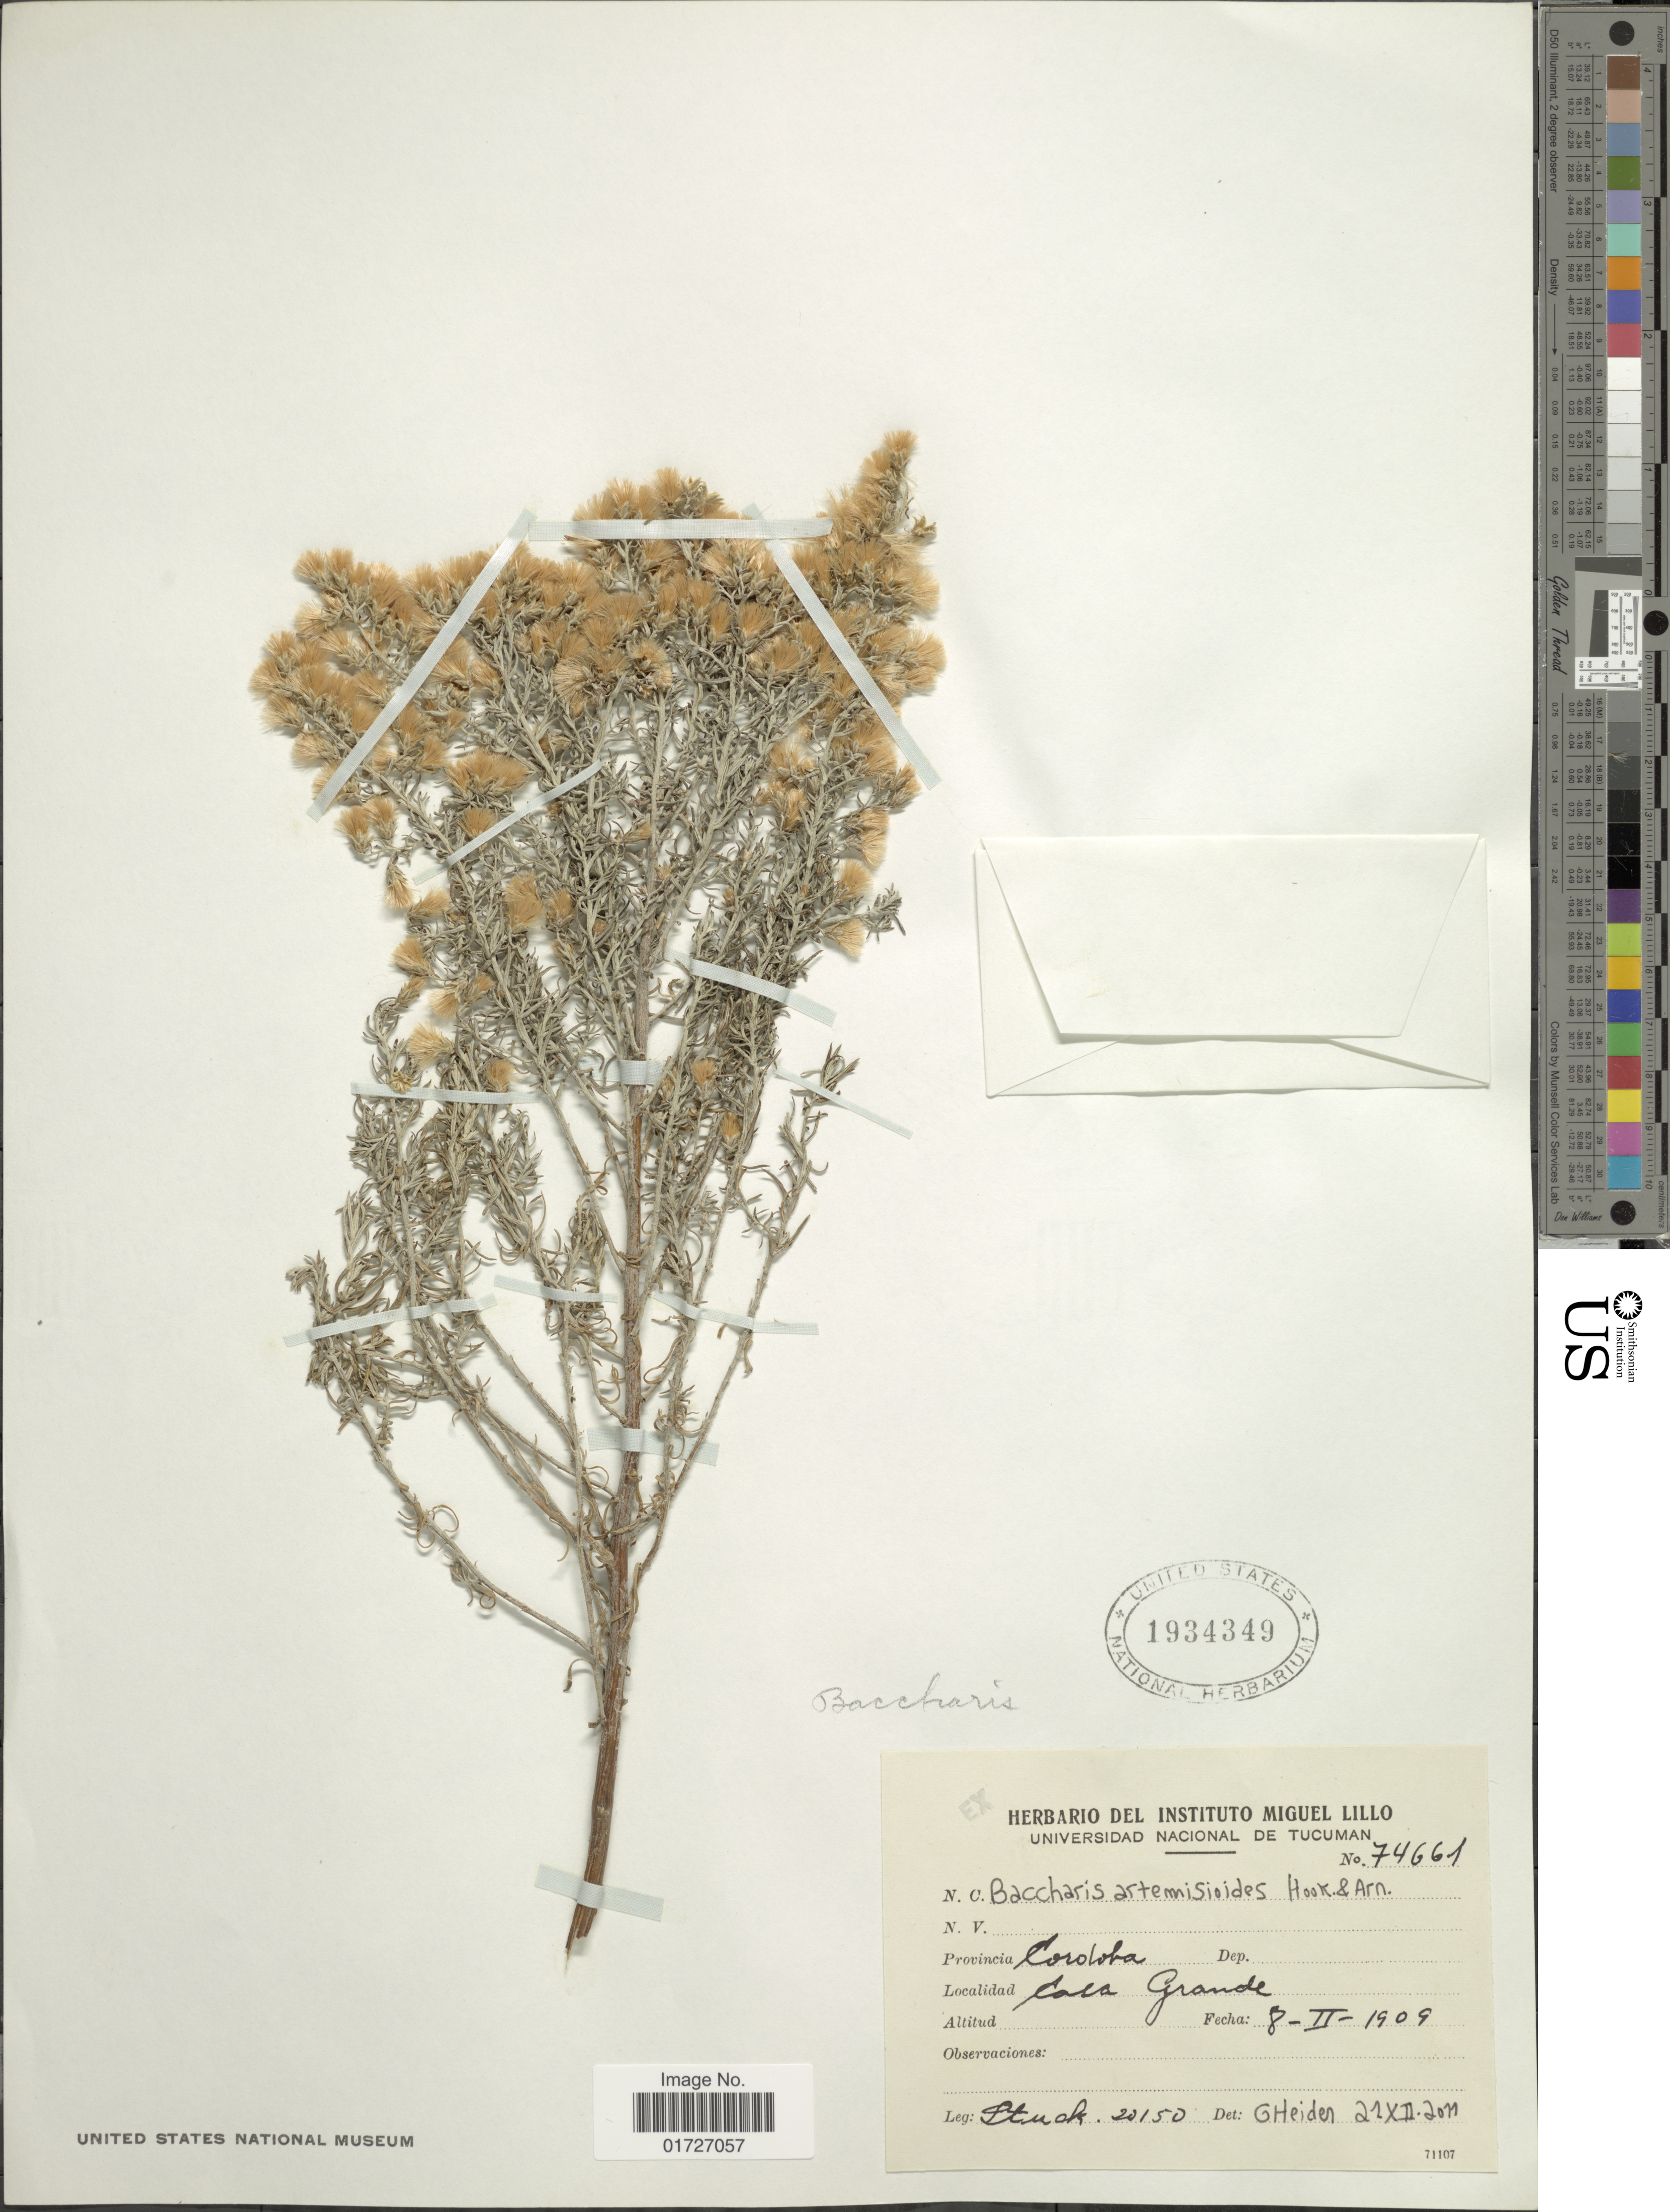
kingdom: Plantae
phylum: Tracheophyta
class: Magnoliopsida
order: Asterales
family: Asteraceae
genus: Baccharis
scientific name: Baccharis artemisioides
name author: Hook. & Arn.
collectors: H. Stuck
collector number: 20150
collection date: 1909-02-08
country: Argentina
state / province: Cordoba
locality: Cosa Grande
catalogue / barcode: US 1934349